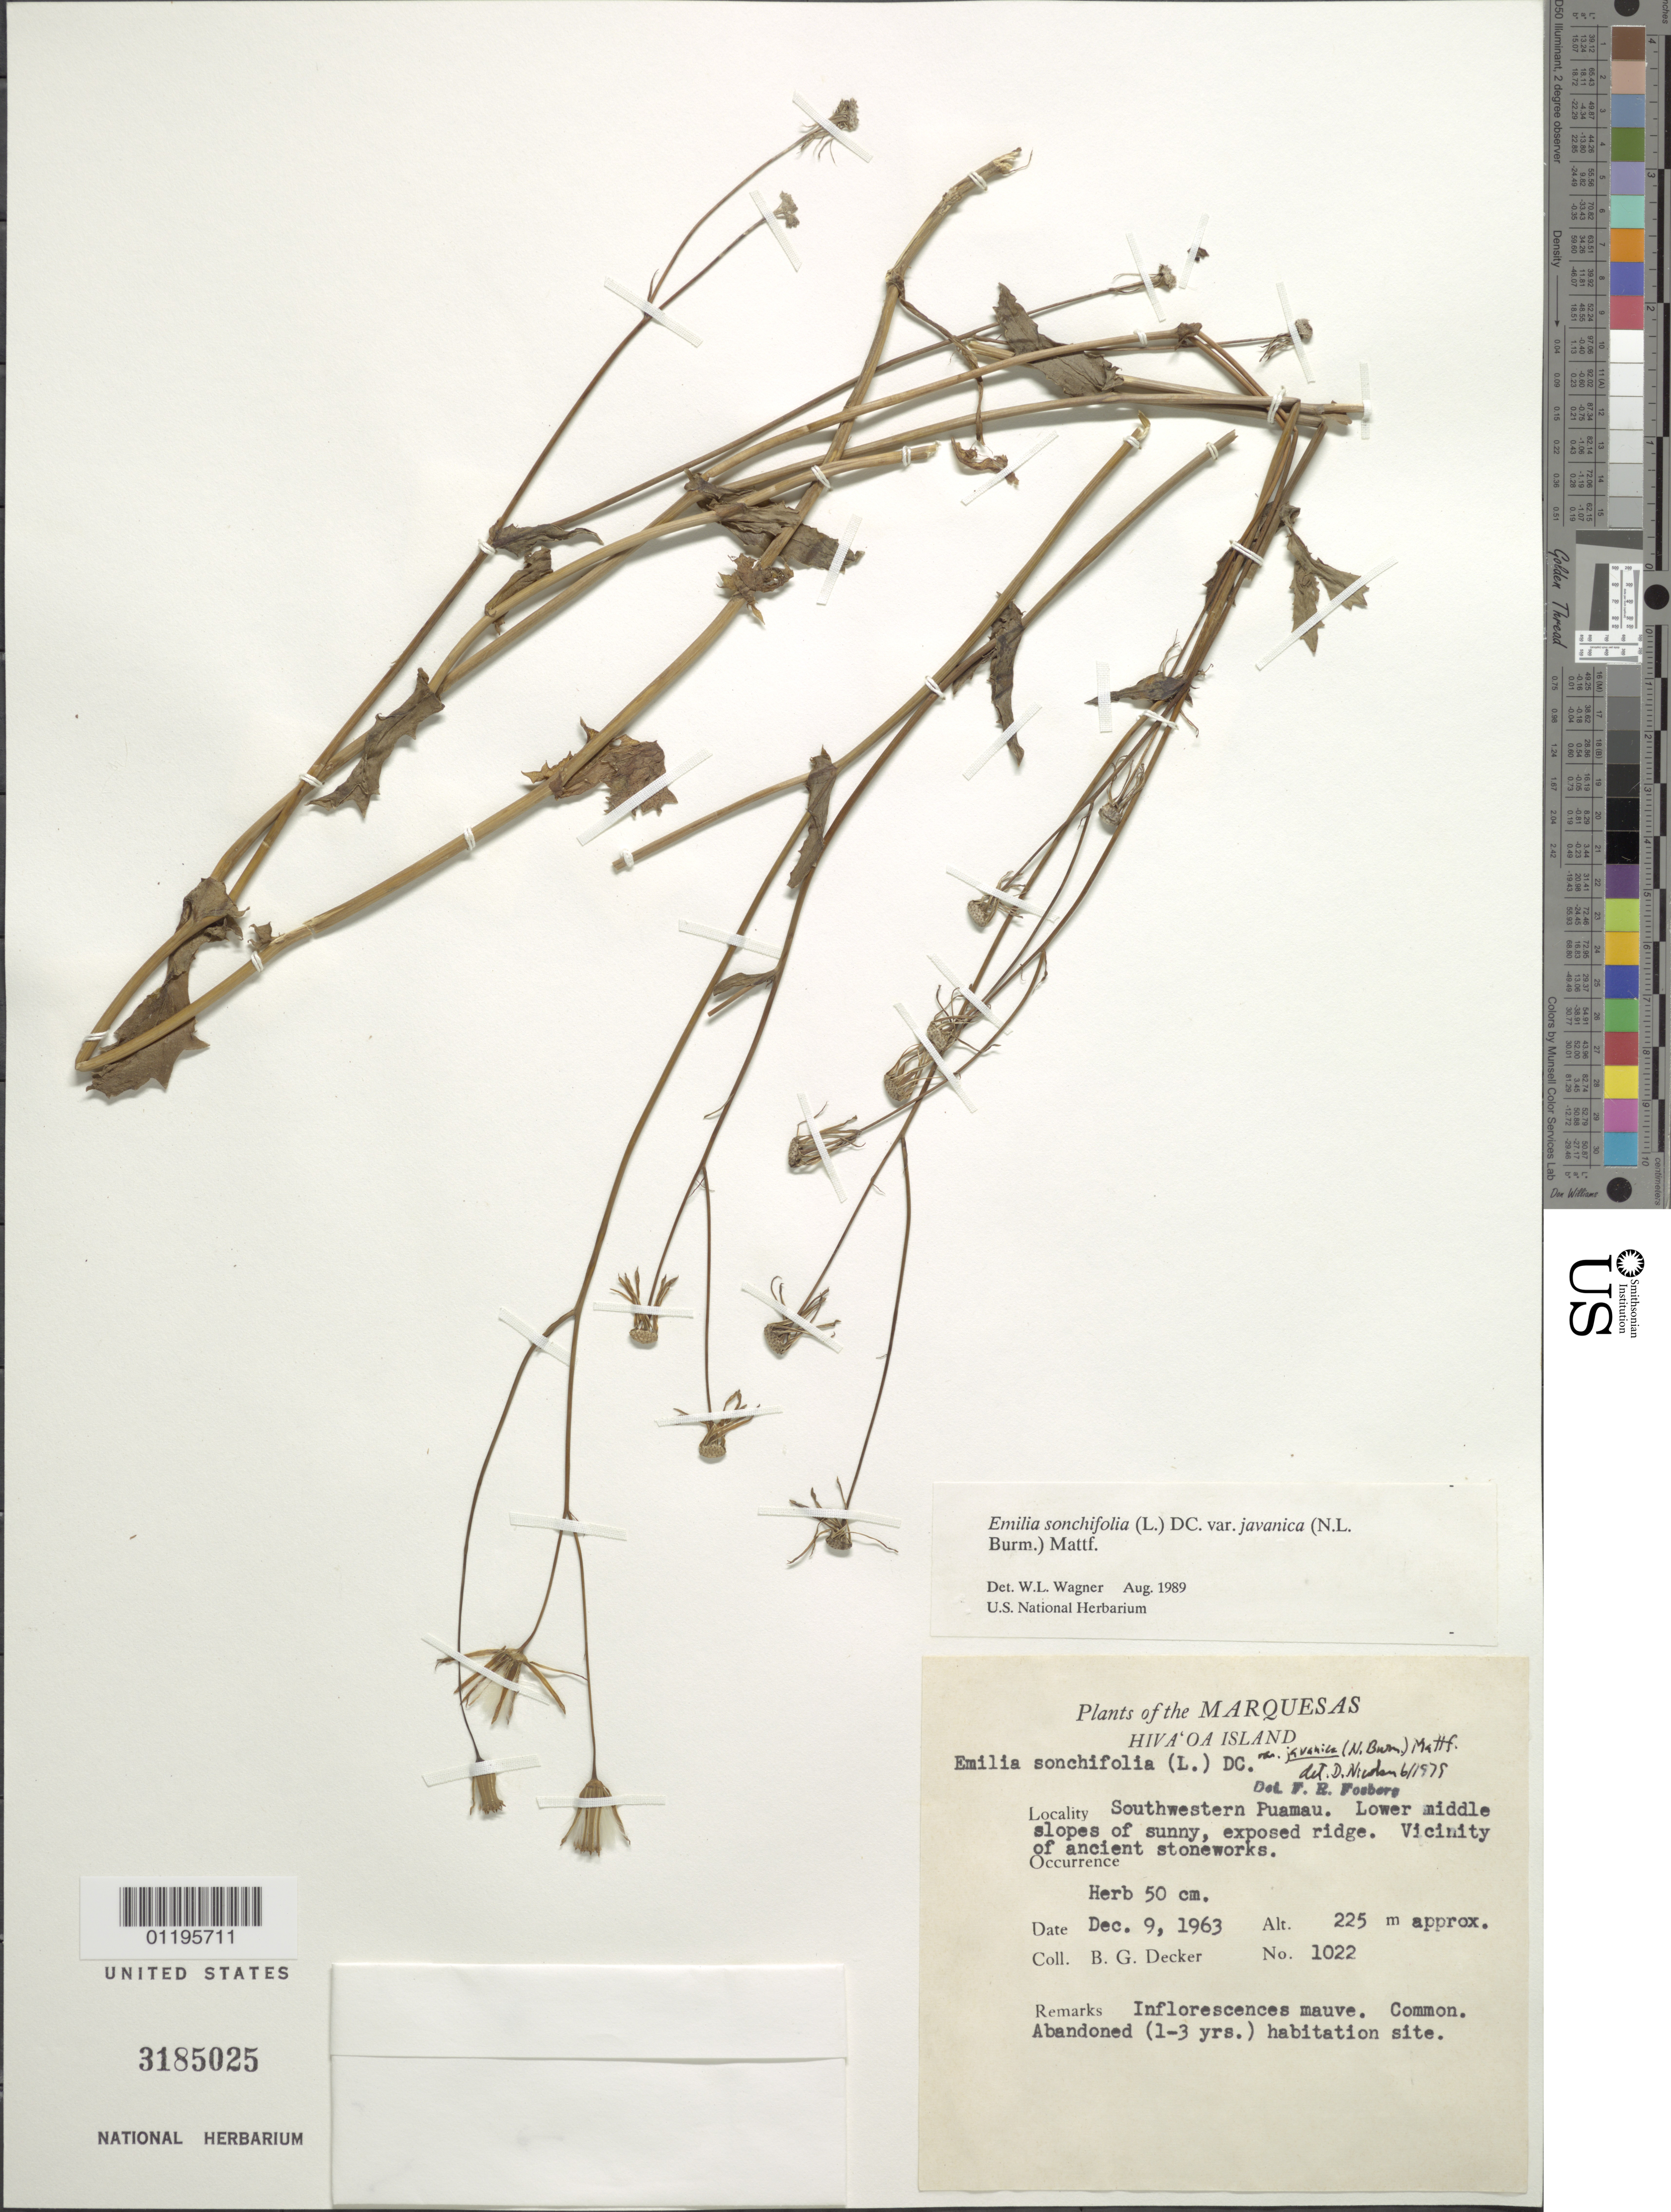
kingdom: Plantae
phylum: Tracheophyta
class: Magnoliopsida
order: Asterales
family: Asteraceae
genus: Emilia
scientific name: Emilia sonchifolia var. javanica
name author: (Burm. f.) Mattf.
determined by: Wagner, W. L., (BOT), Smithsonian Institution - National Museum of Natural History (UNITED STATES)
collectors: B. G. Decker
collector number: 1022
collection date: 1963-12-09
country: French Polynesia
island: Hiva Oa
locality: SW Puamau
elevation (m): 225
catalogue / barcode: US 3185025